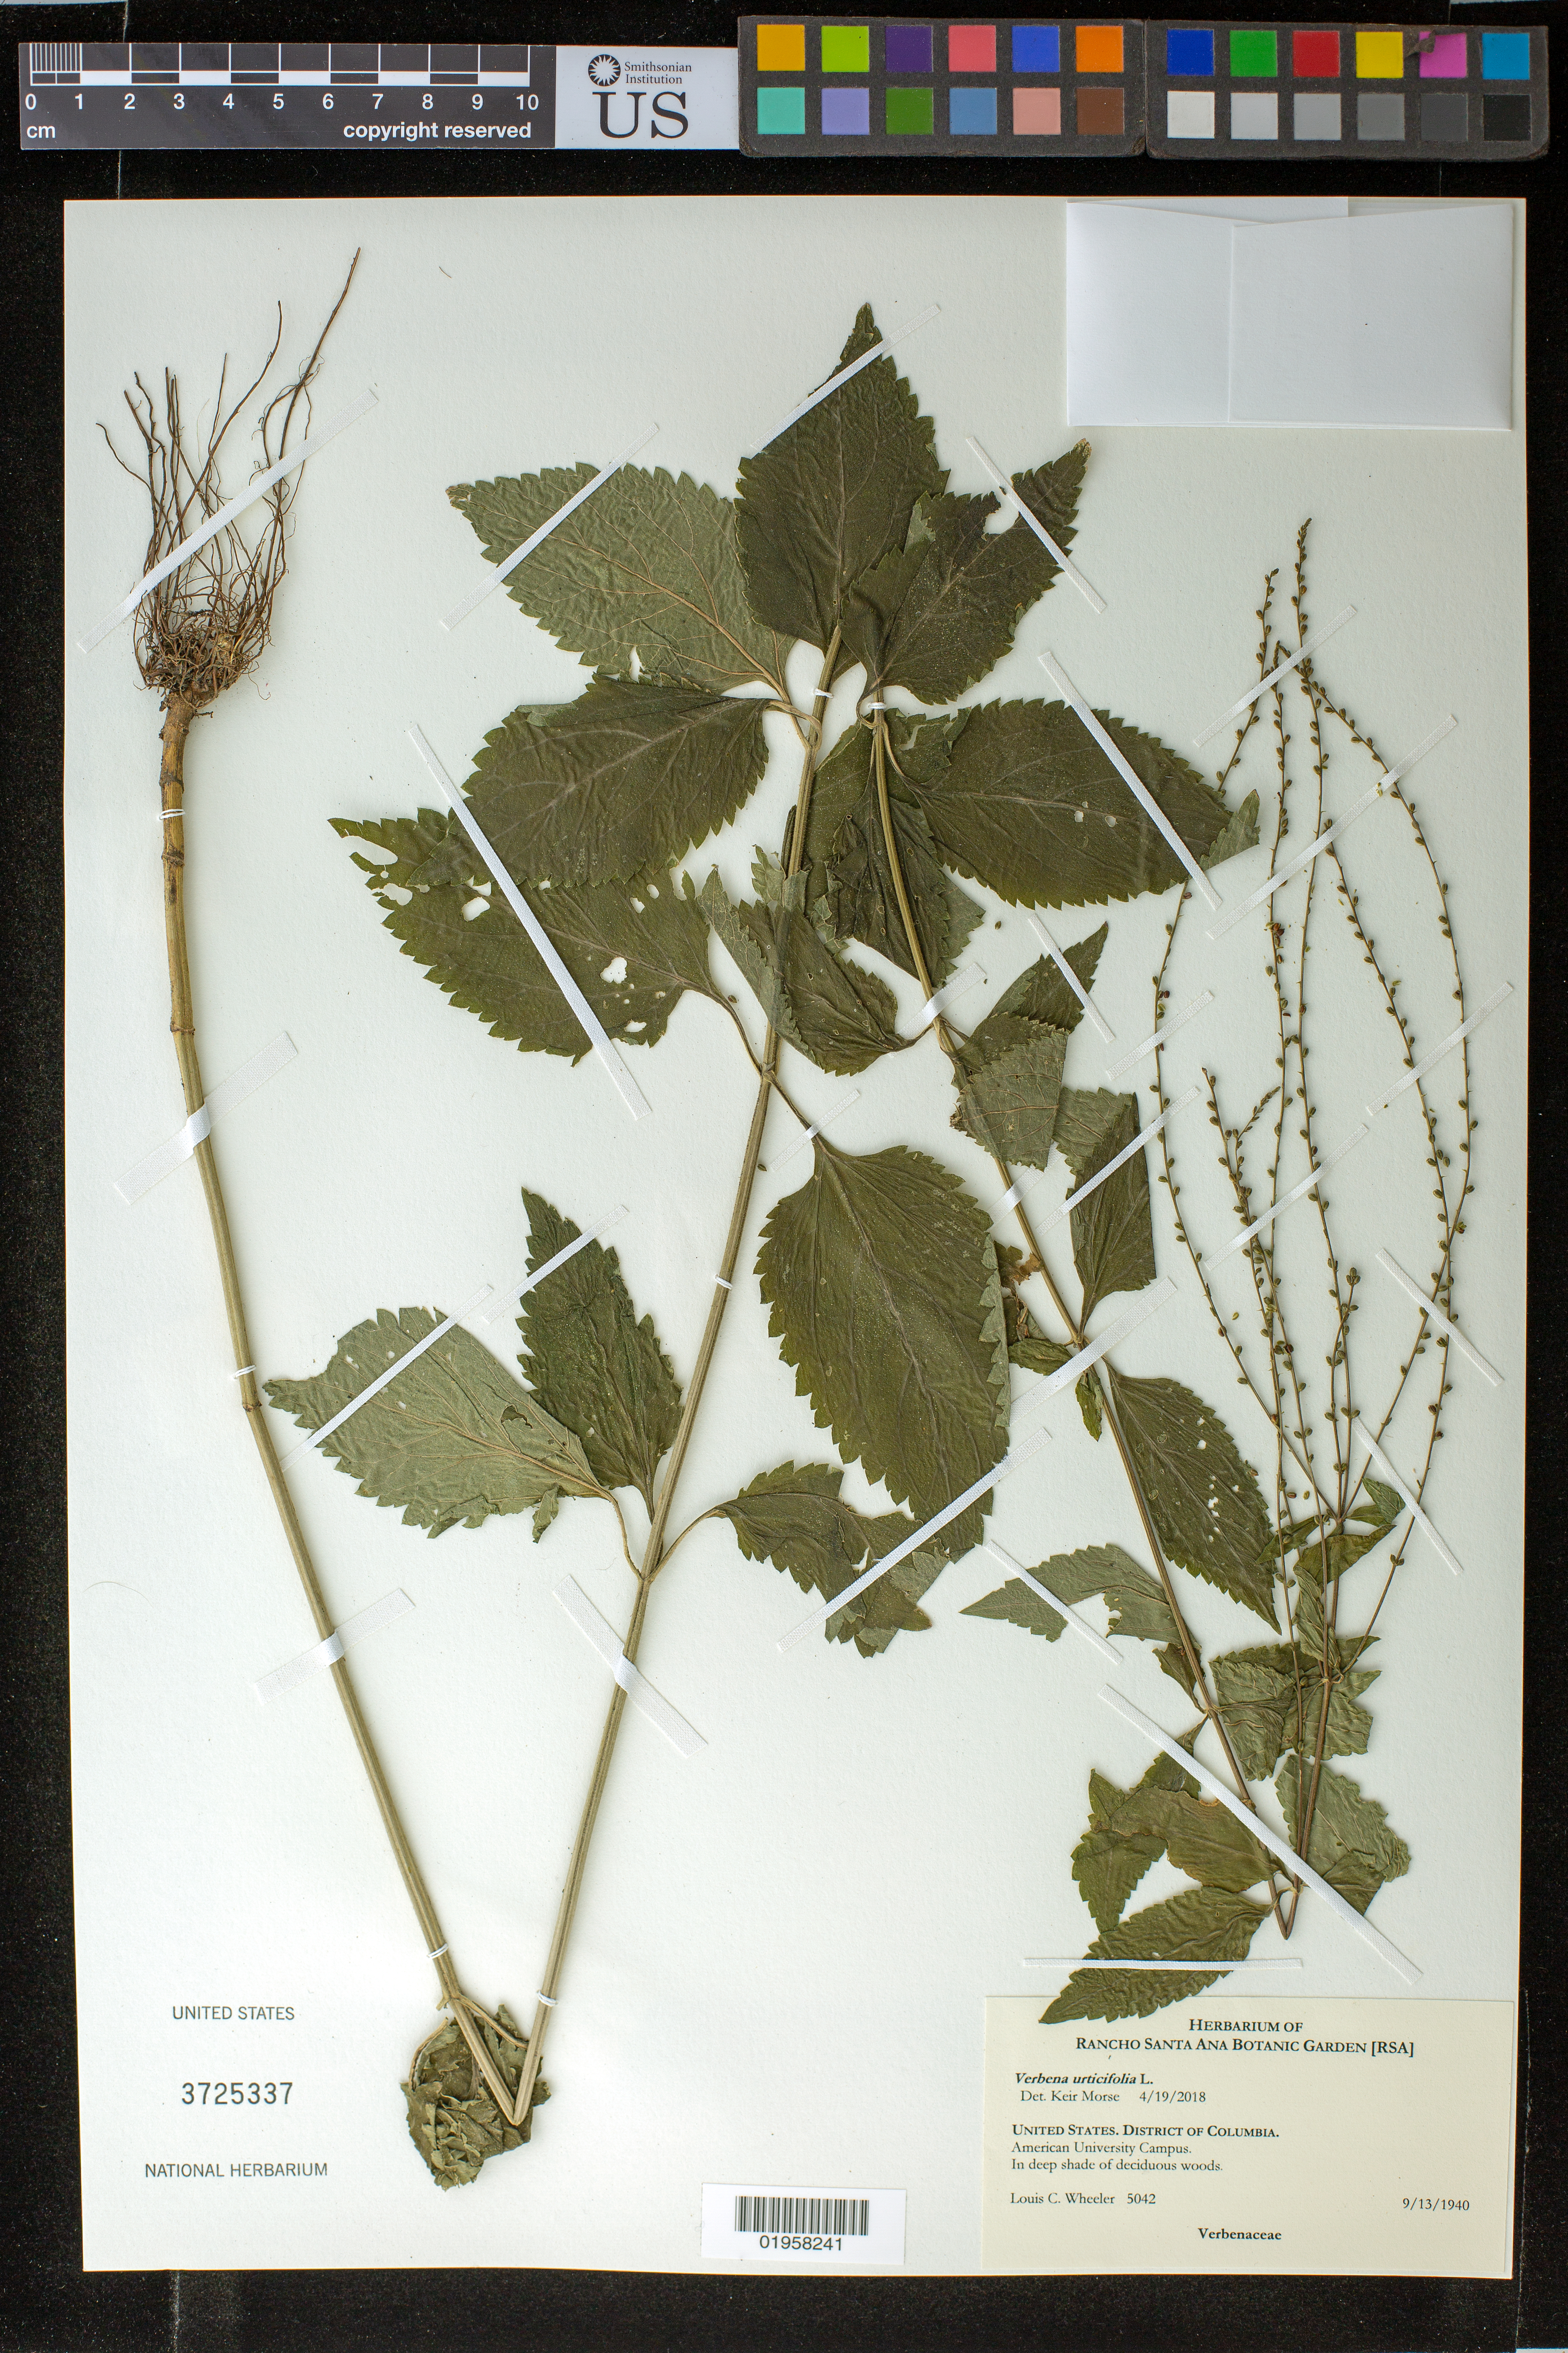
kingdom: Plantae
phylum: Tracheophyta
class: Magnoliopsida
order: Lamiales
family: Verbenaceae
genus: Verbena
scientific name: Verbena urticifolia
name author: L.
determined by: Morse, K.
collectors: L. C. Wheeler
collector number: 5042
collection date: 1940-09-13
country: United States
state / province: District of Columbia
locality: American University Campus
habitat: In deep shade of deciduous woods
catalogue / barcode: US 3725337